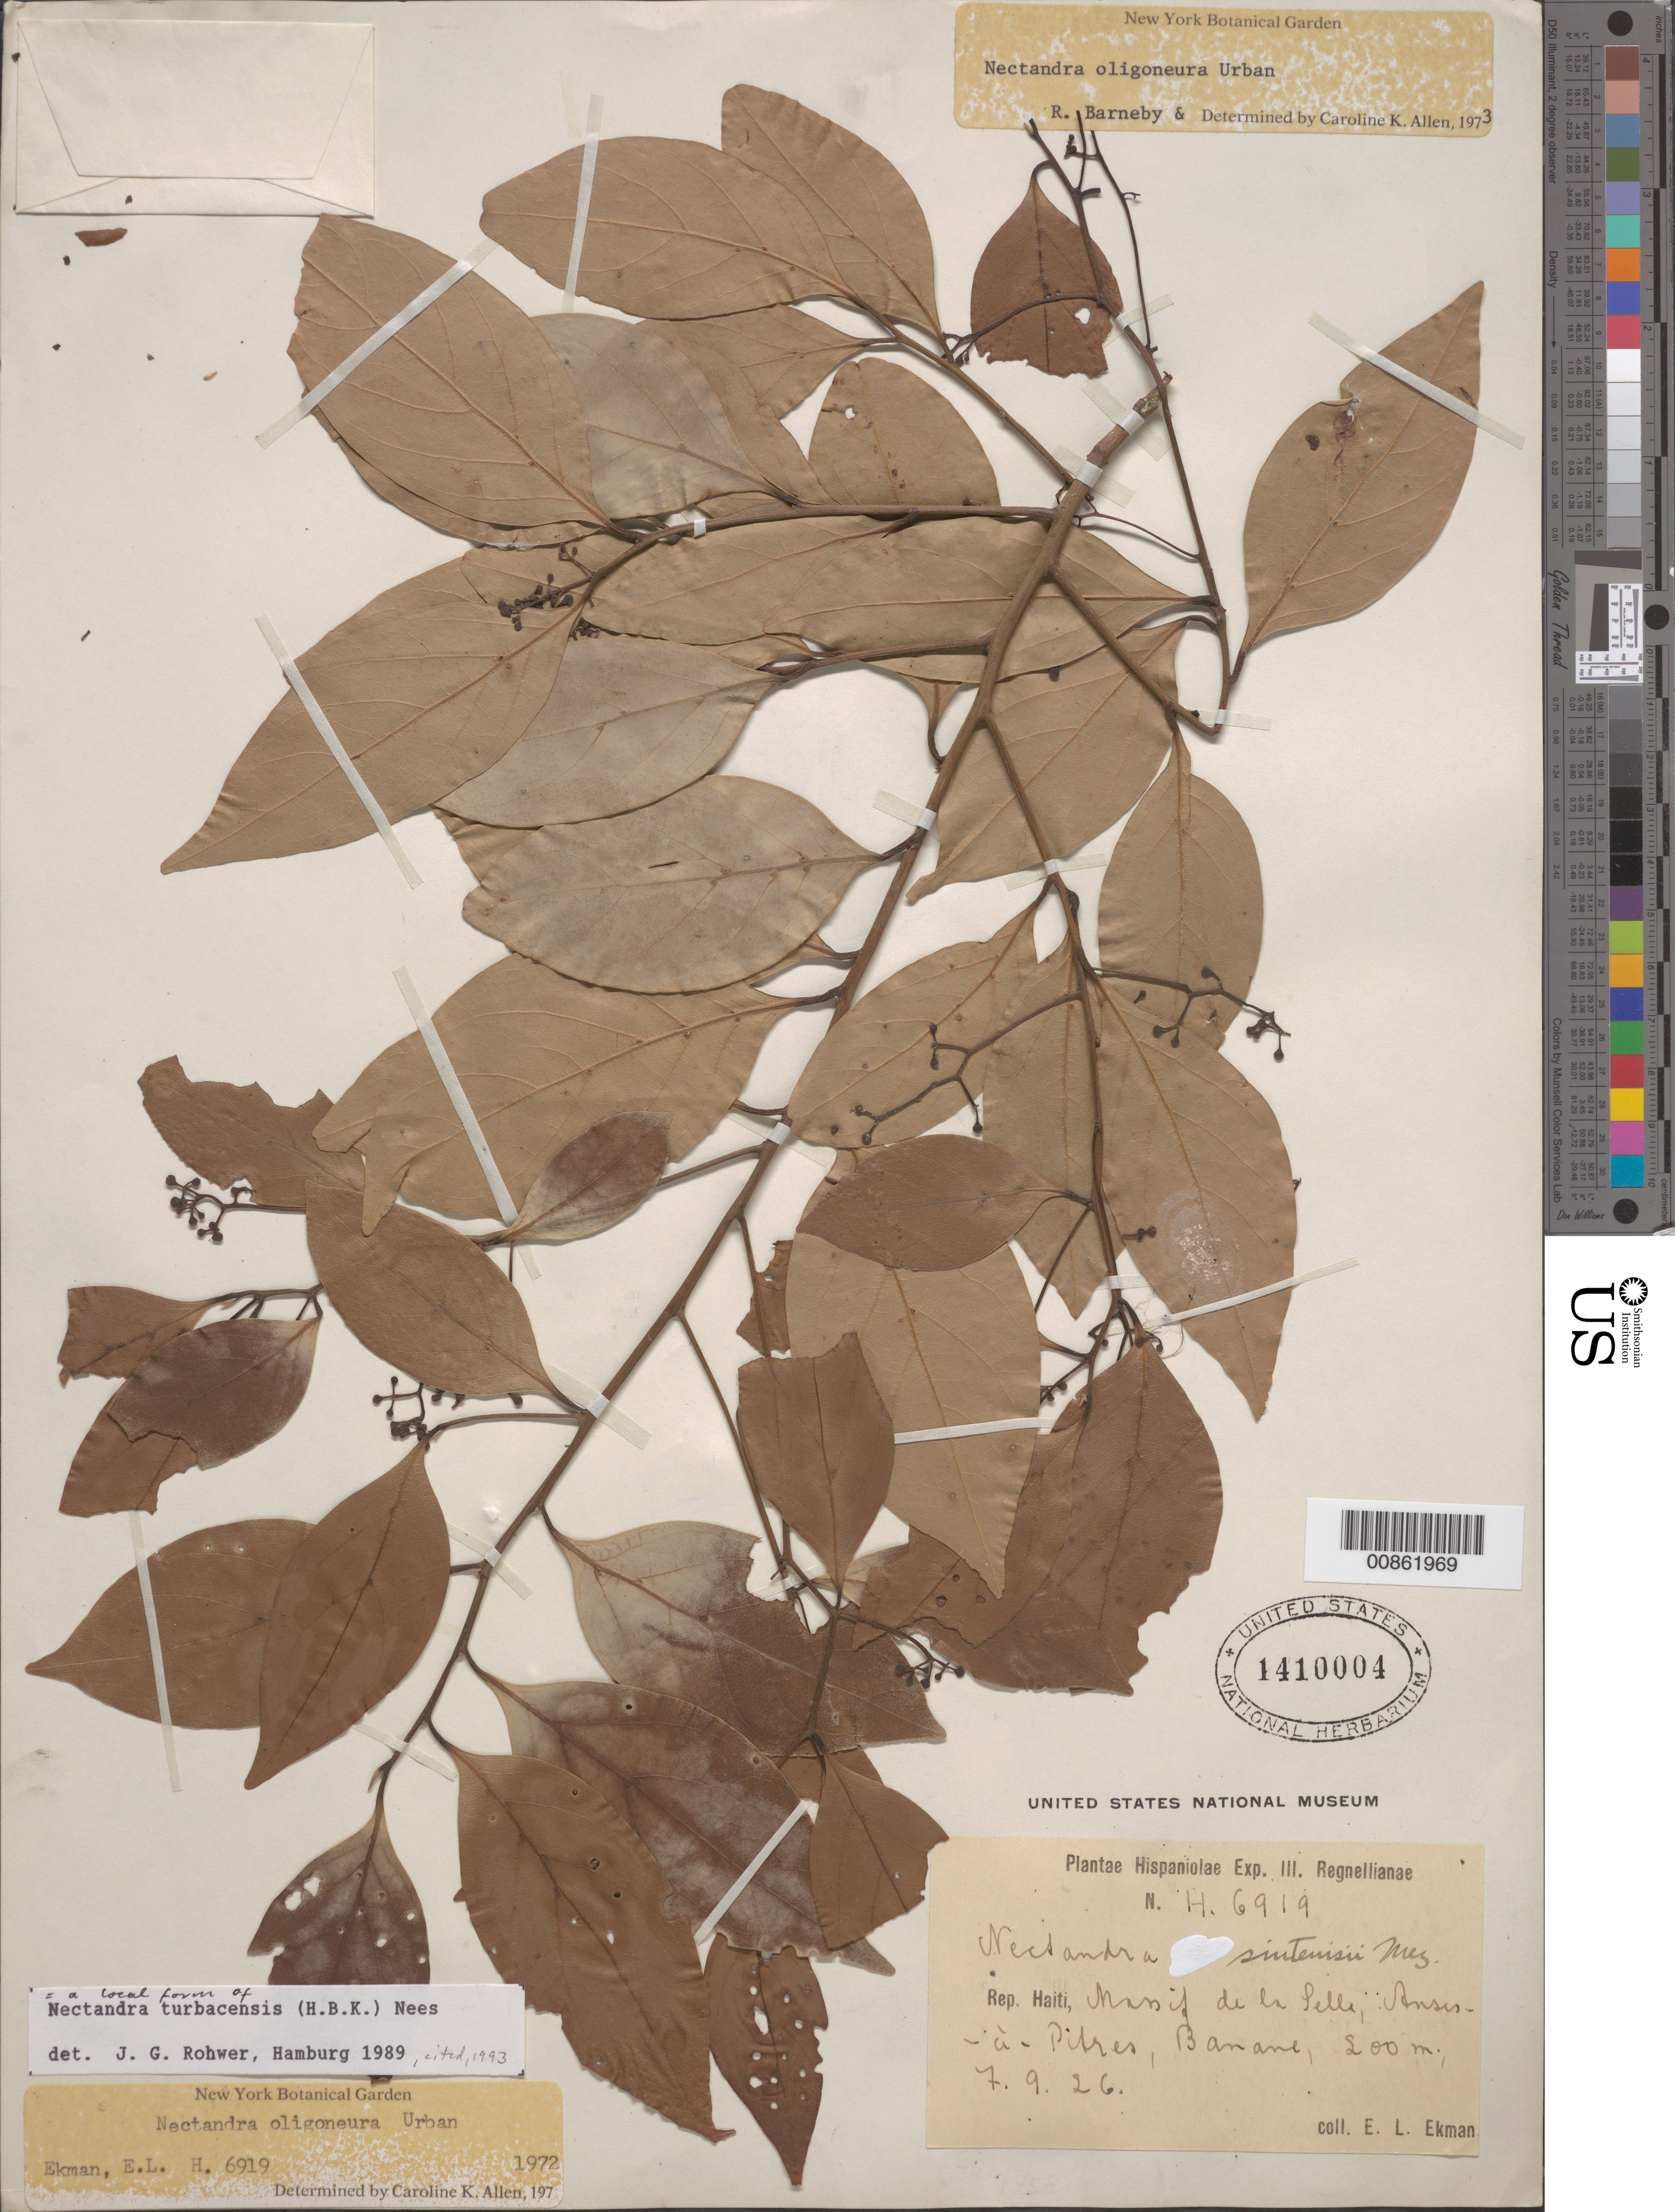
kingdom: Plantae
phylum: Tracheophyta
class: Magnoliopsida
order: Laurales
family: Lauraceae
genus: Nectandra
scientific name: Nectandra turbacensis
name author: (Kunth) Nees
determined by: Rohwer, J. G.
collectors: E. L. Ekman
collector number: H 6919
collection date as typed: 07 Sep 1926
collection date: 1926-09-07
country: Haiti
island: Hispaniola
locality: Massif de la Selle, Anse-à-Pitre, Banane.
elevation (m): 200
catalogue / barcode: US 1410004